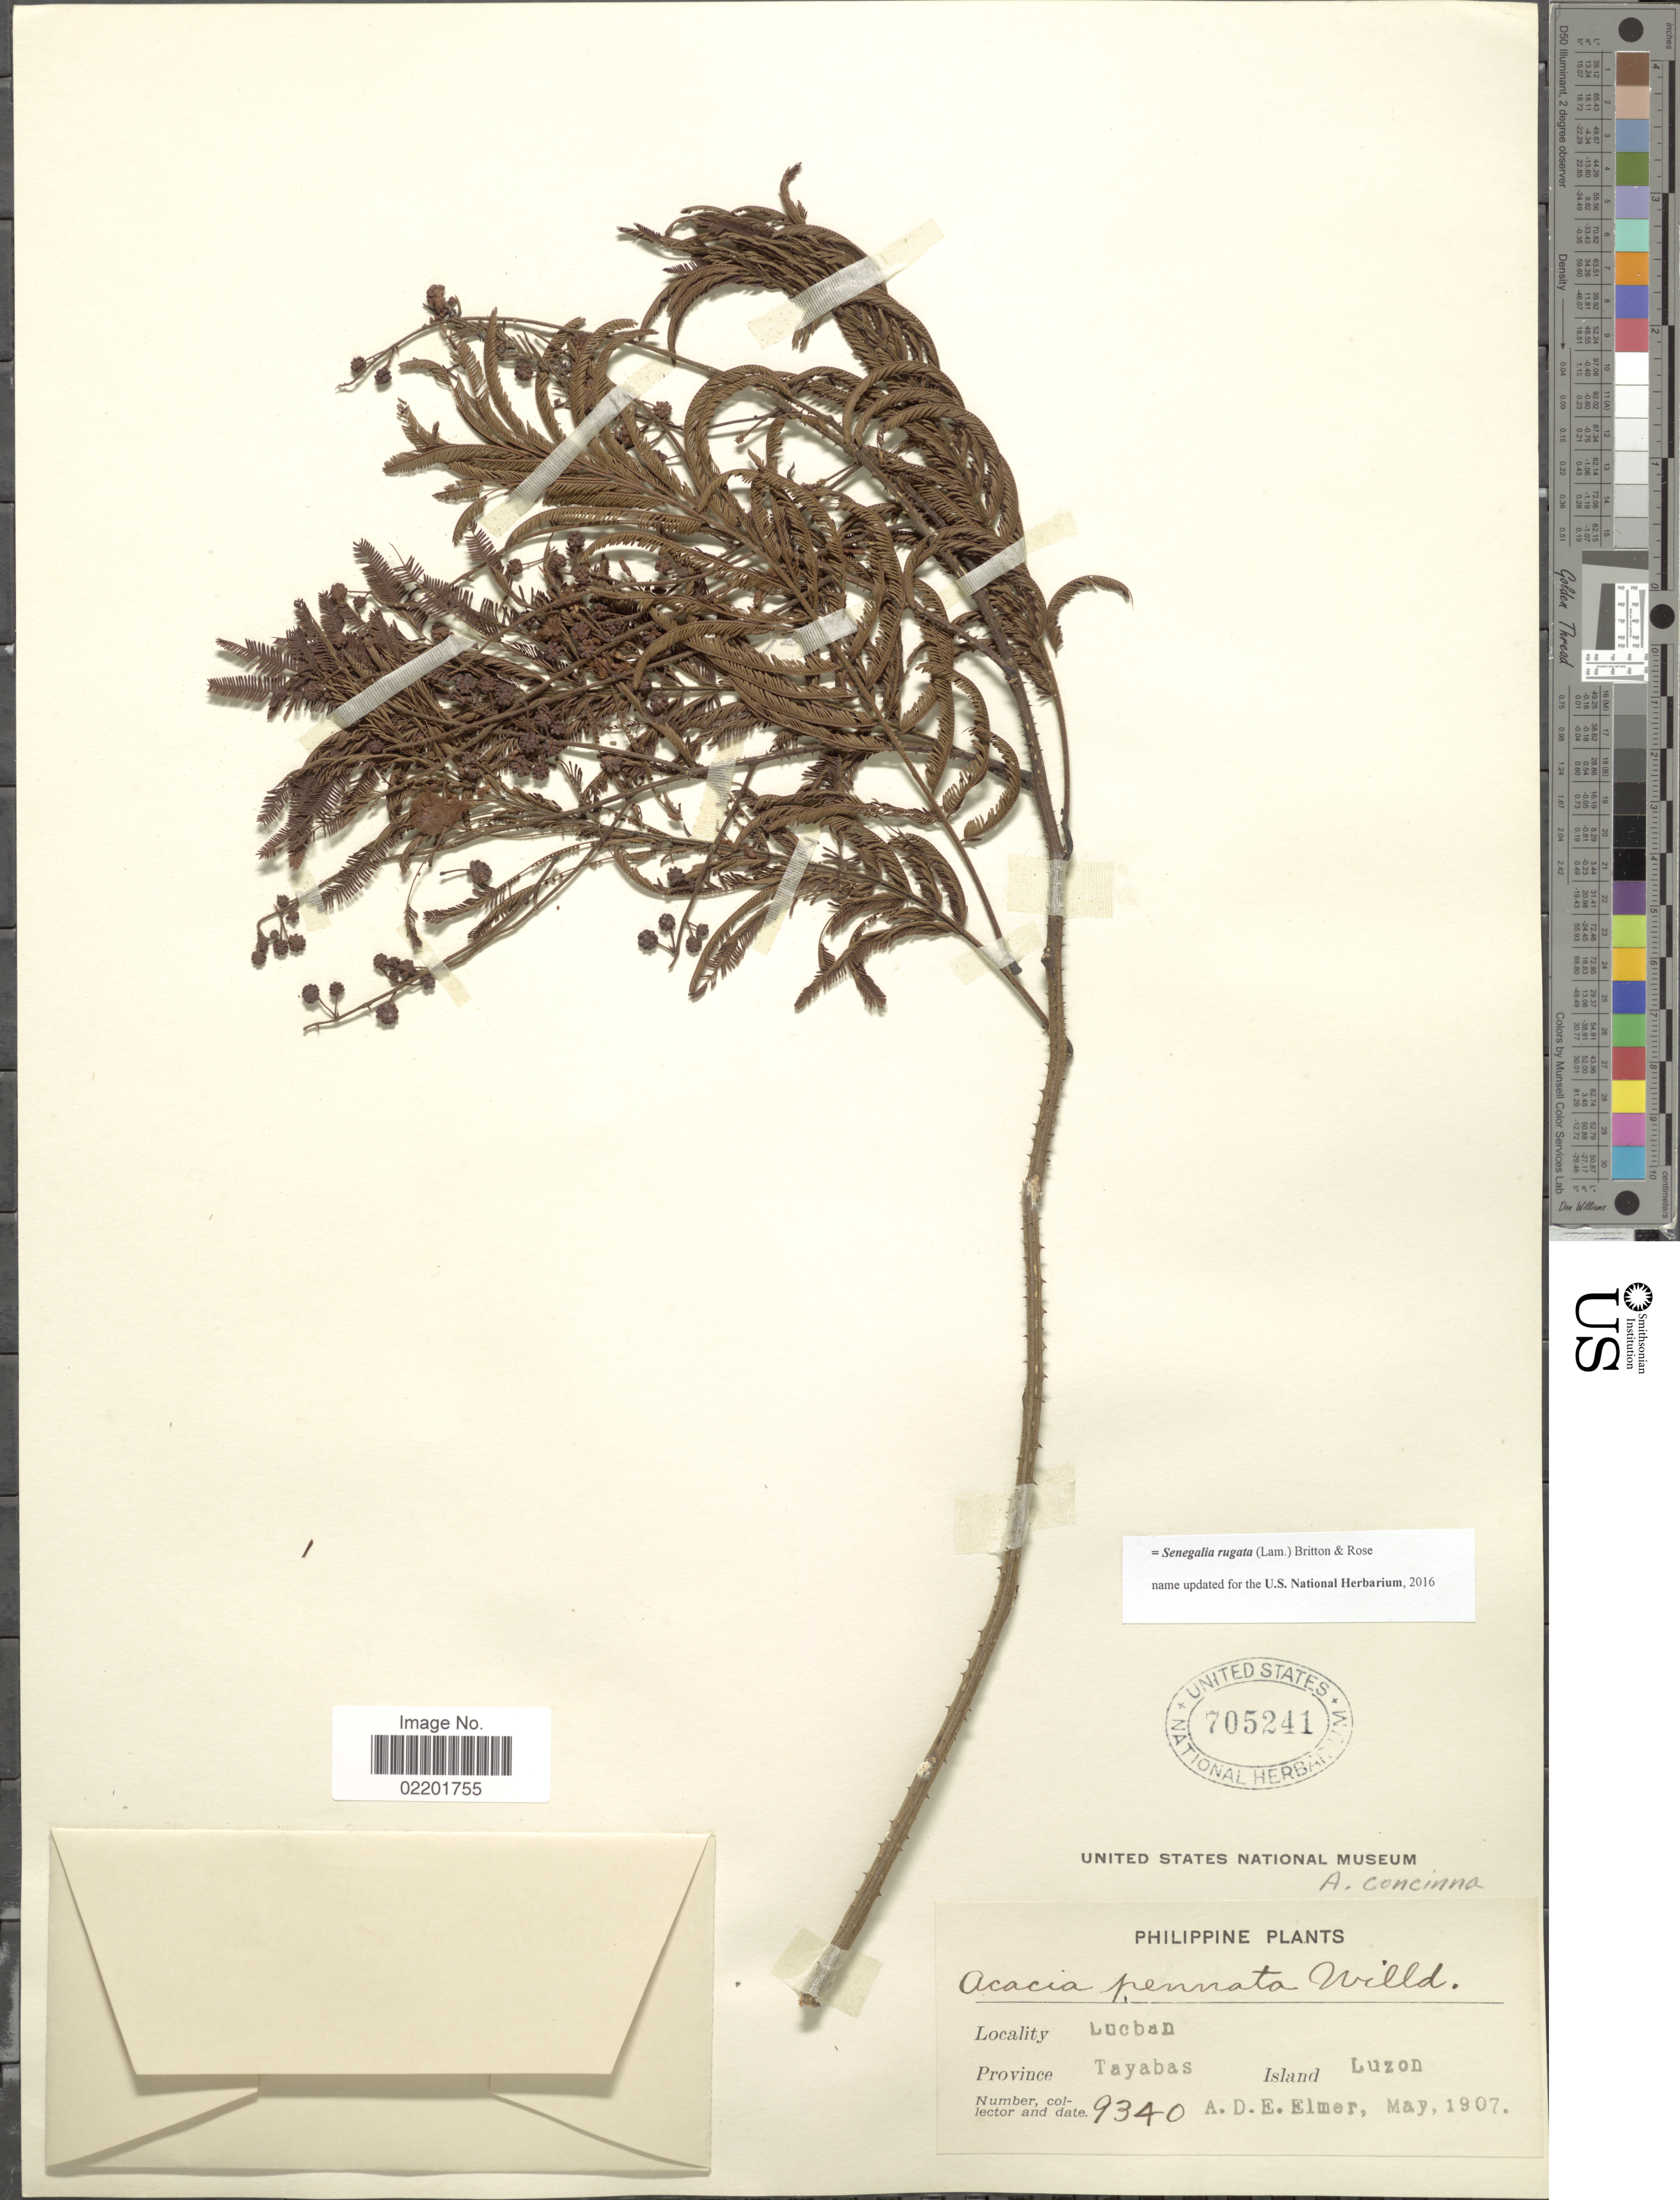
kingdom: Plantae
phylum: Tracheophyta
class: Magnoliopsida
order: Fabales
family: Fabaceae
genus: Senegalia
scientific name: Senegalia rugata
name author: (Lam.) Britton & Rose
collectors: A. D. E. Elmer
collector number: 9340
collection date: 1907-05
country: Philippines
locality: Lucban, Province Tayabas, Island Luzon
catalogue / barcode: US 705241